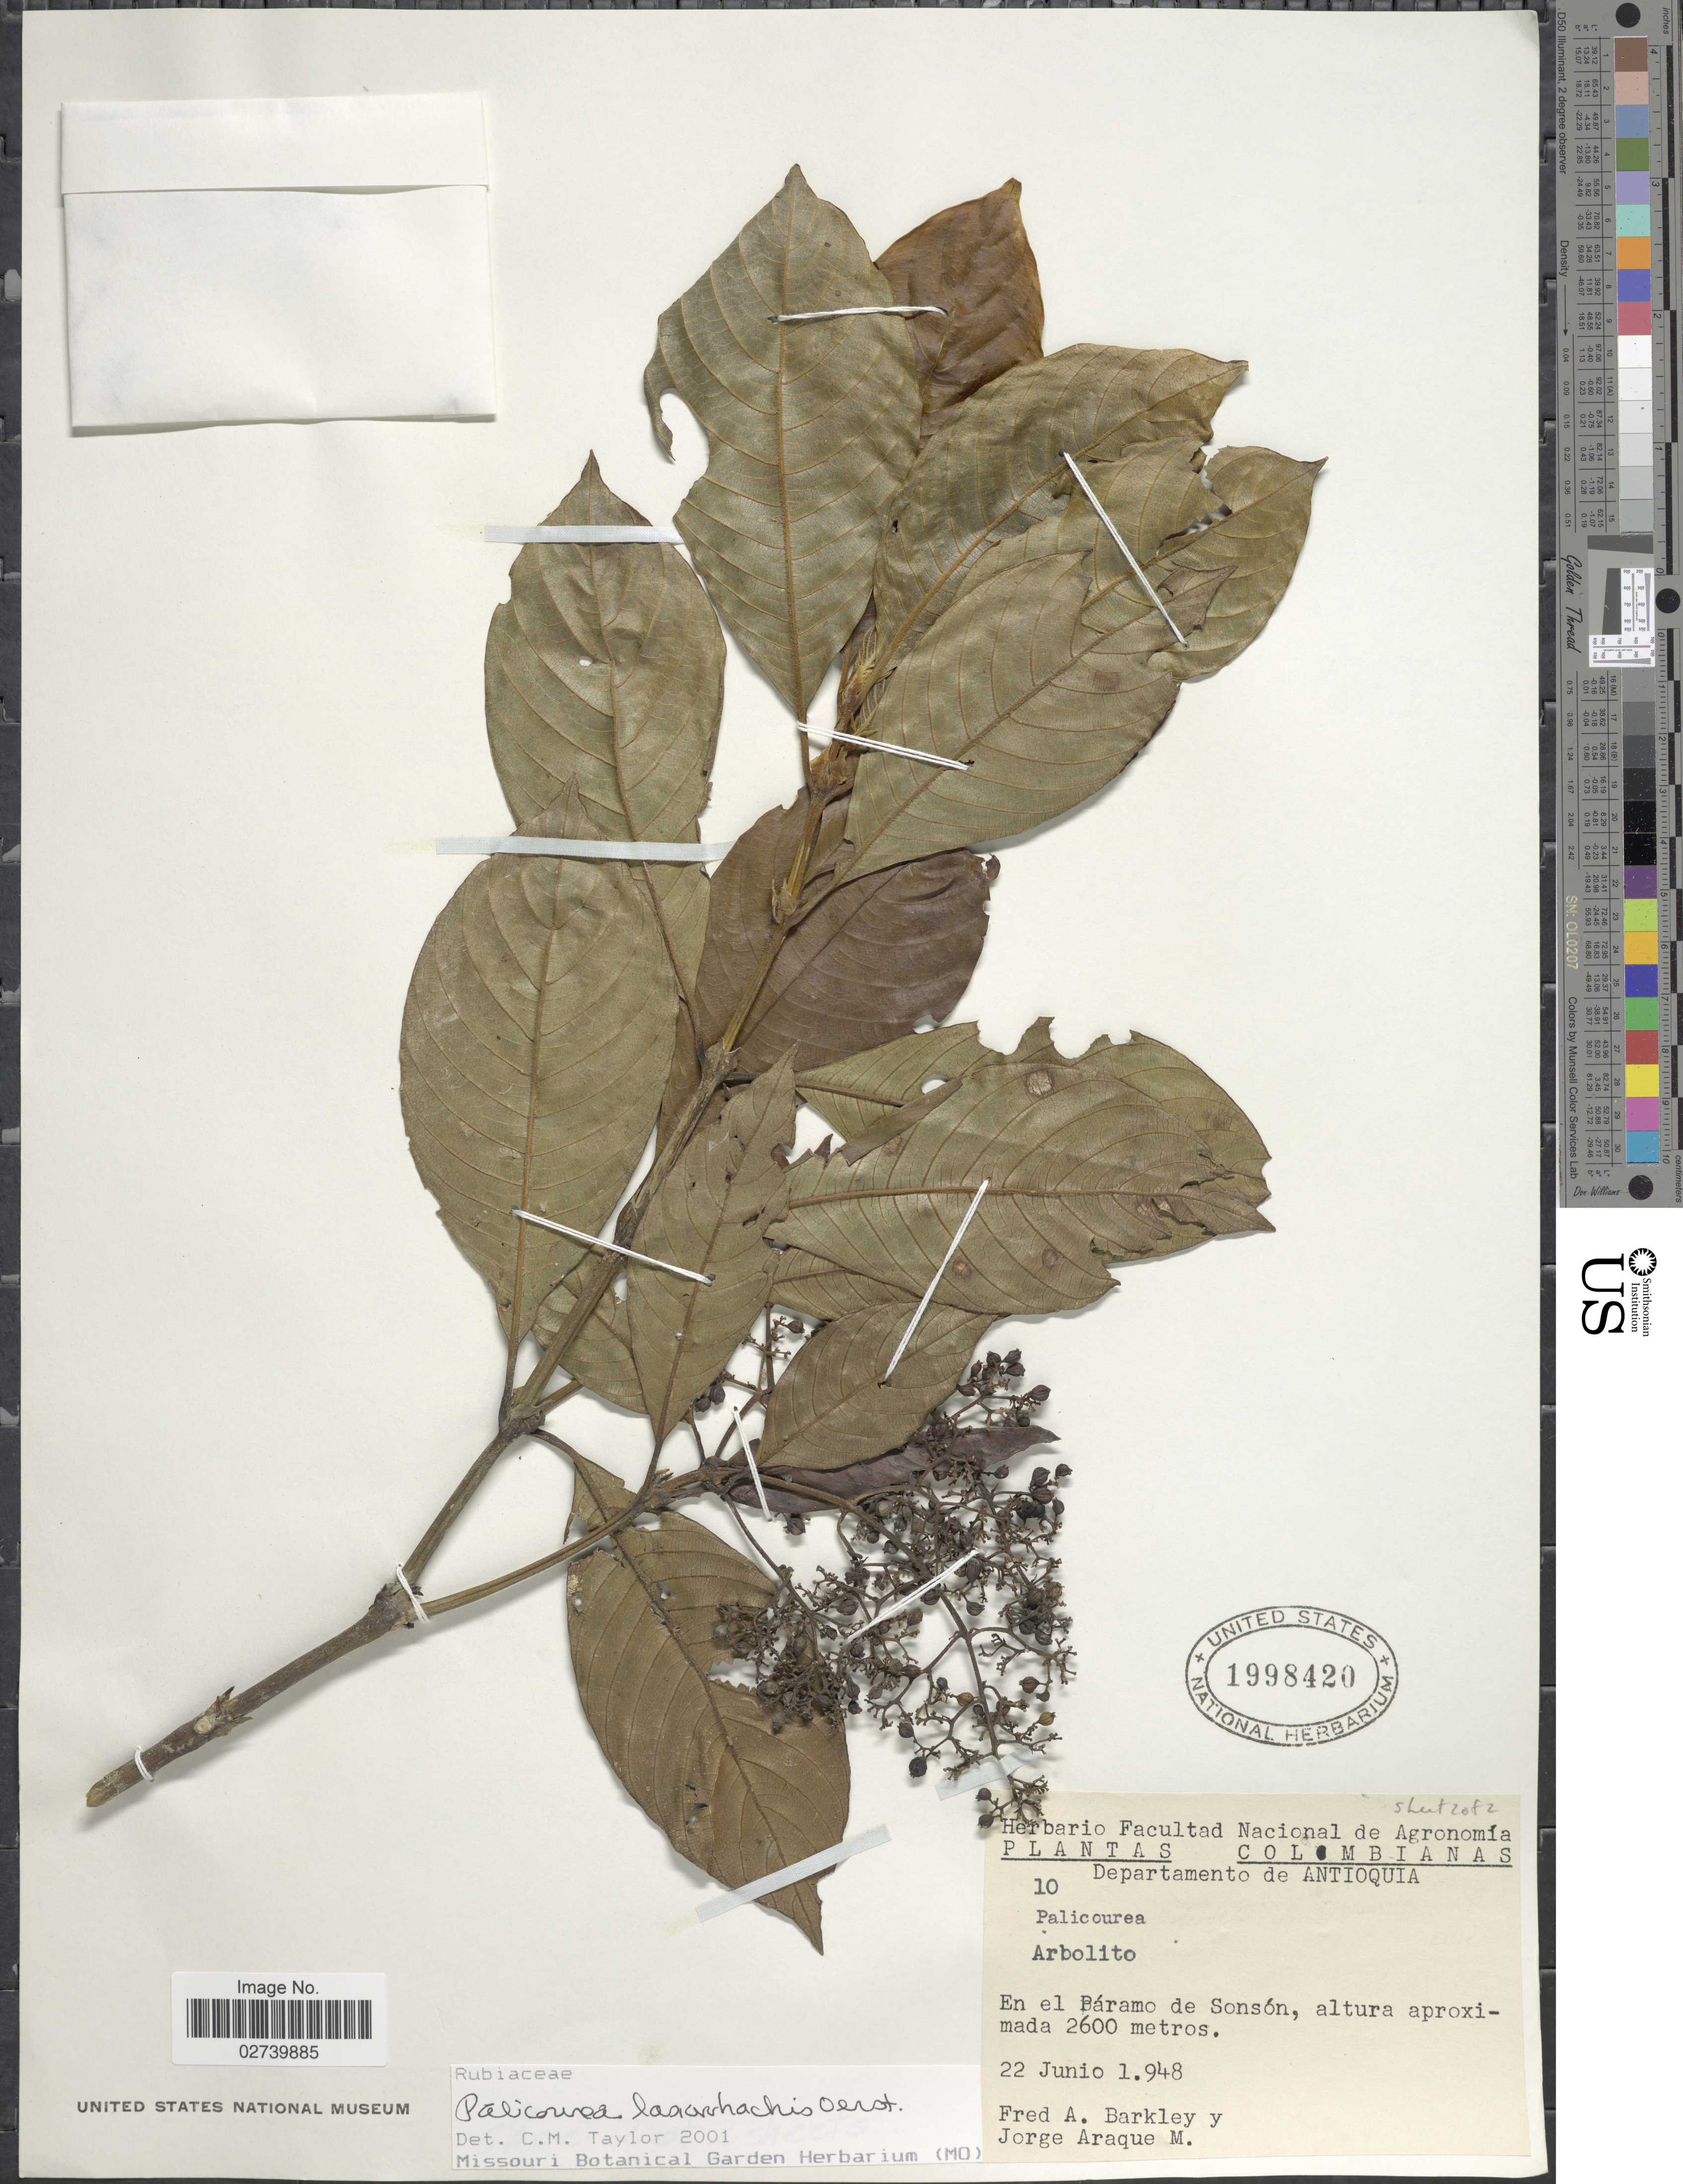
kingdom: Plantae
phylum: Tracheophyta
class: Magnoliopsida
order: Gentianales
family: Rubiaceae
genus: Palicourea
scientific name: Palicourea lasiorrhachis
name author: Oerst.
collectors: F. A. Barkley & J. Araque Molina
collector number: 10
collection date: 1948-06-22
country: Colombia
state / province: Antioquia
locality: En el Páramo de Sonsón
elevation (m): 2600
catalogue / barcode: US 1998420